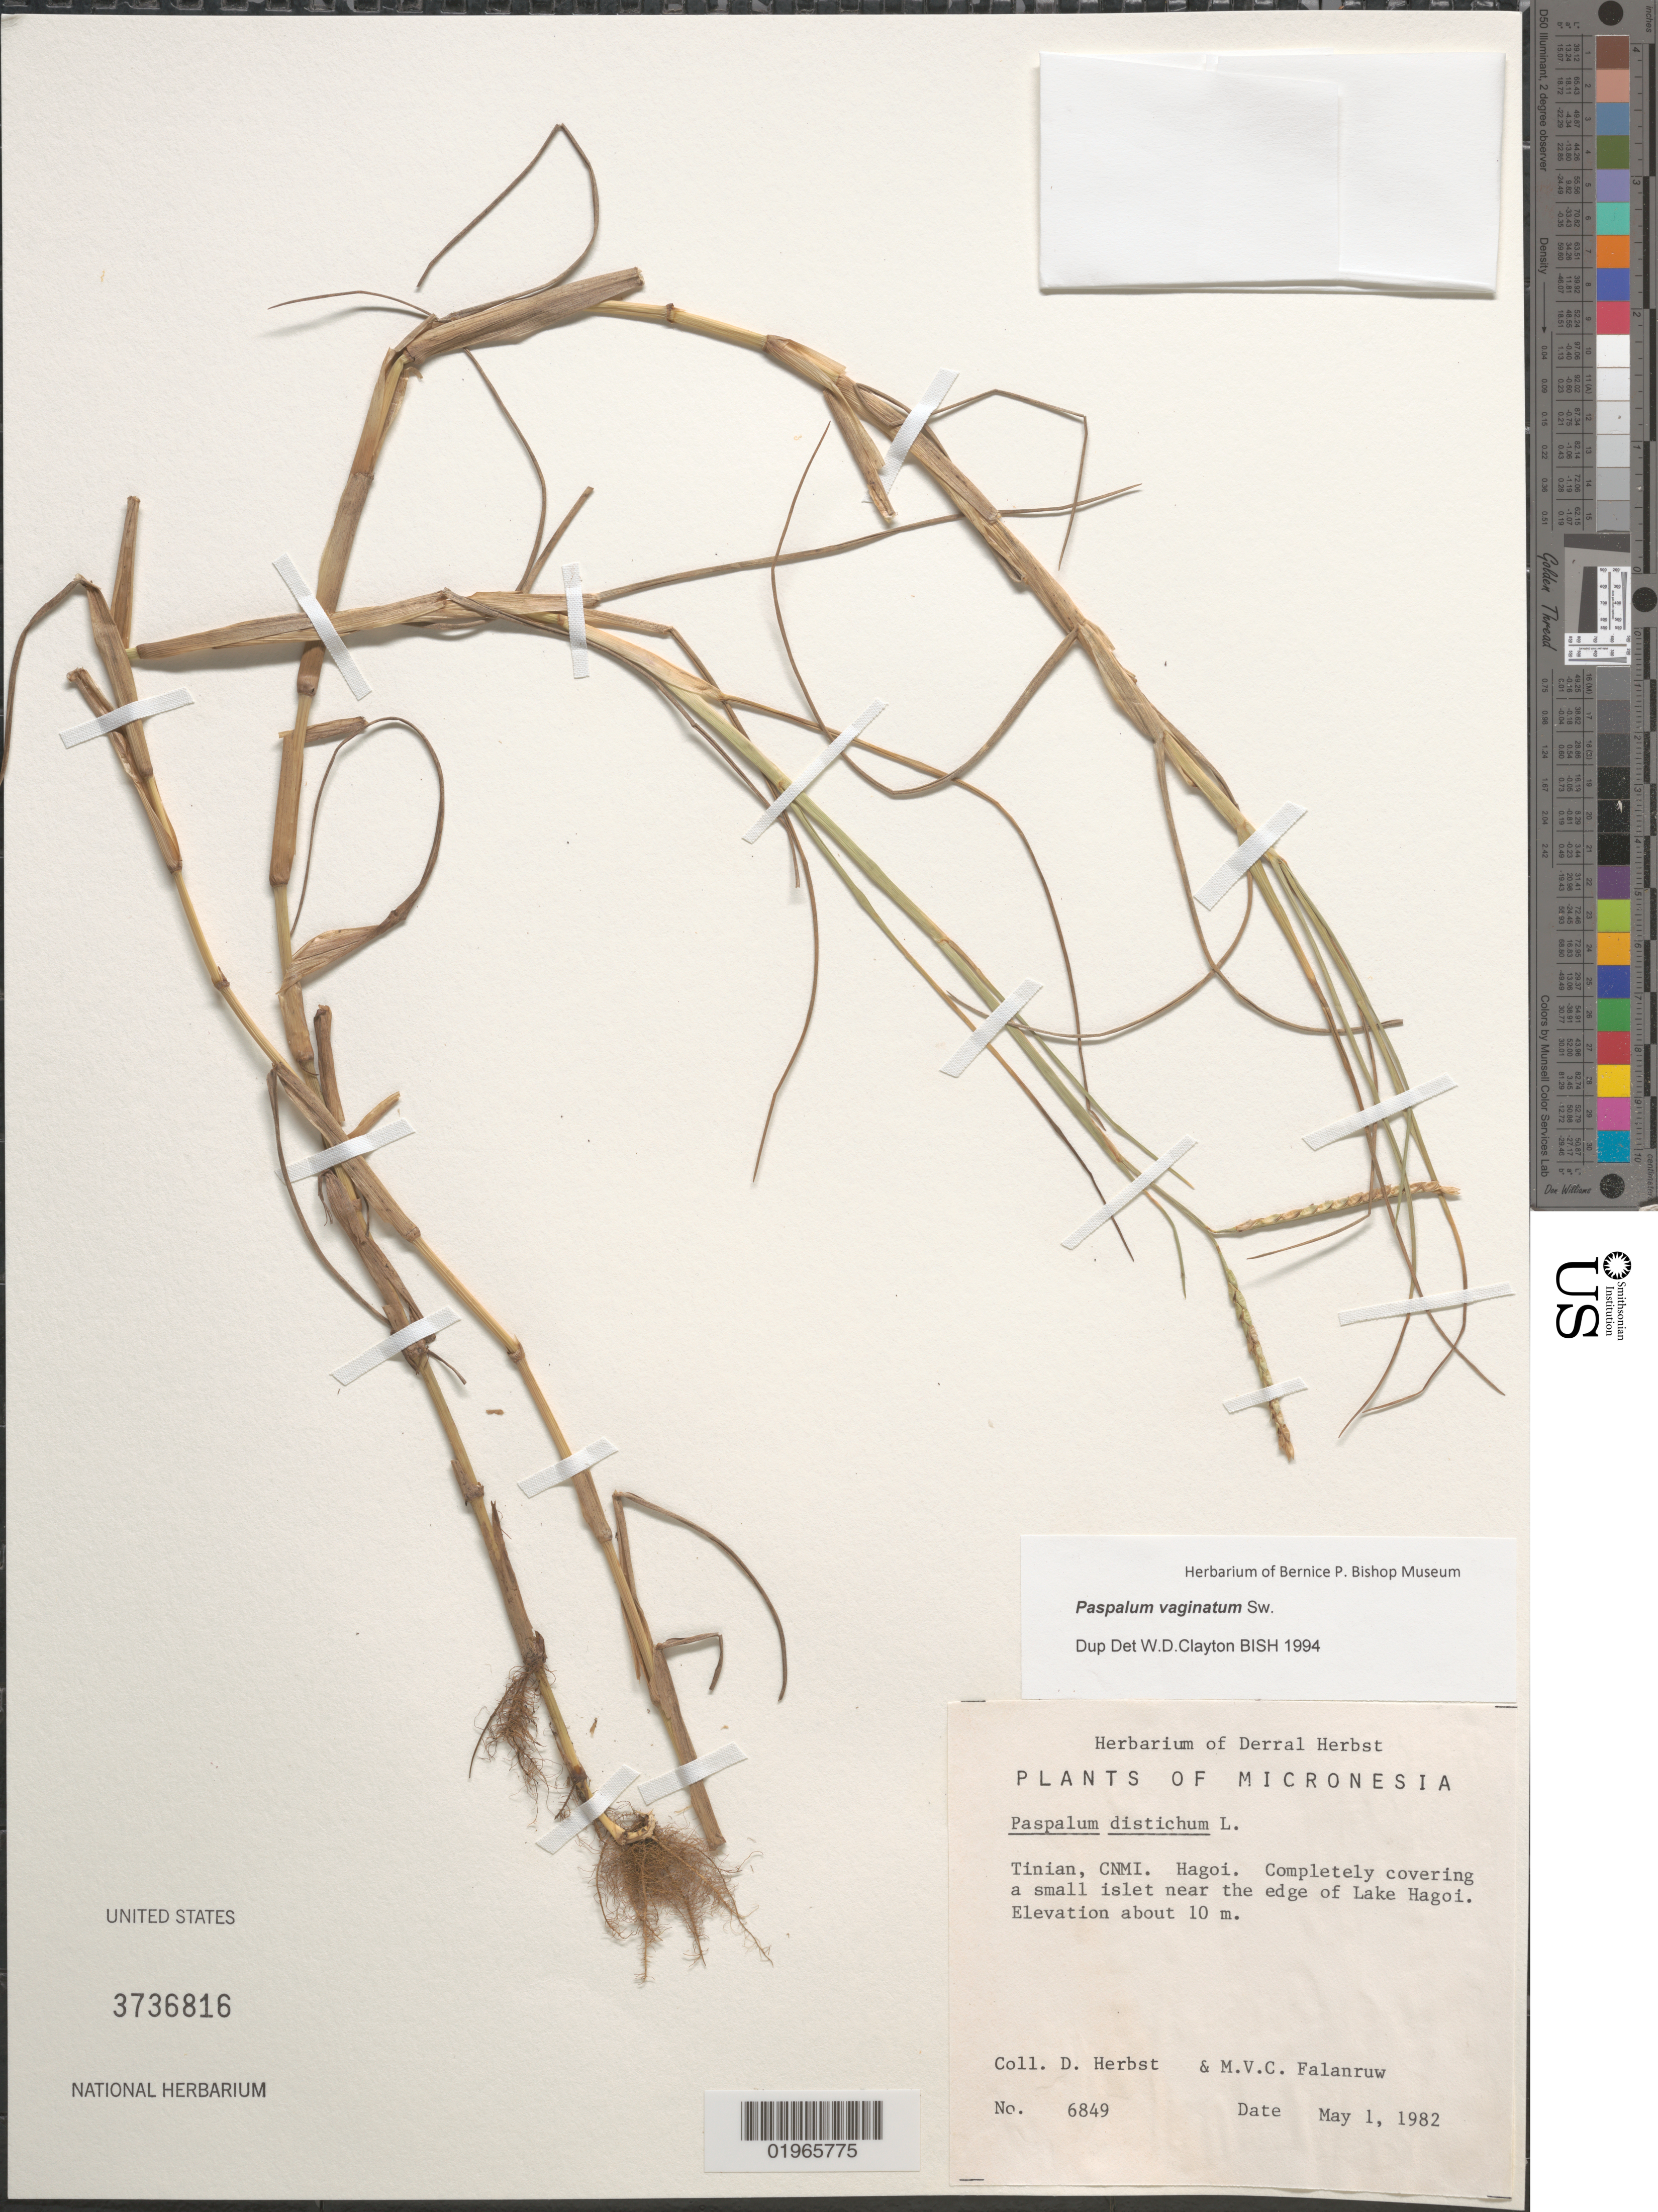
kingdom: Plantae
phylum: Tracheophyta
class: Liliopsida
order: Poales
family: Poaceae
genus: Paspalum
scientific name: Paspalum vaginatum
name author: Sw.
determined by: Clayton, W. D.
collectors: D. Herbst & M. V. Falanruw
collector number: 6849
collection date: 1982-05-01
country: Northern Mariana Islands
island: Tinian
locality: Tinian, CNMI. Hagoi, small islet near the edge of Lake Hagoi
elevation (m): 10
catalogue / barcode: US 3736816